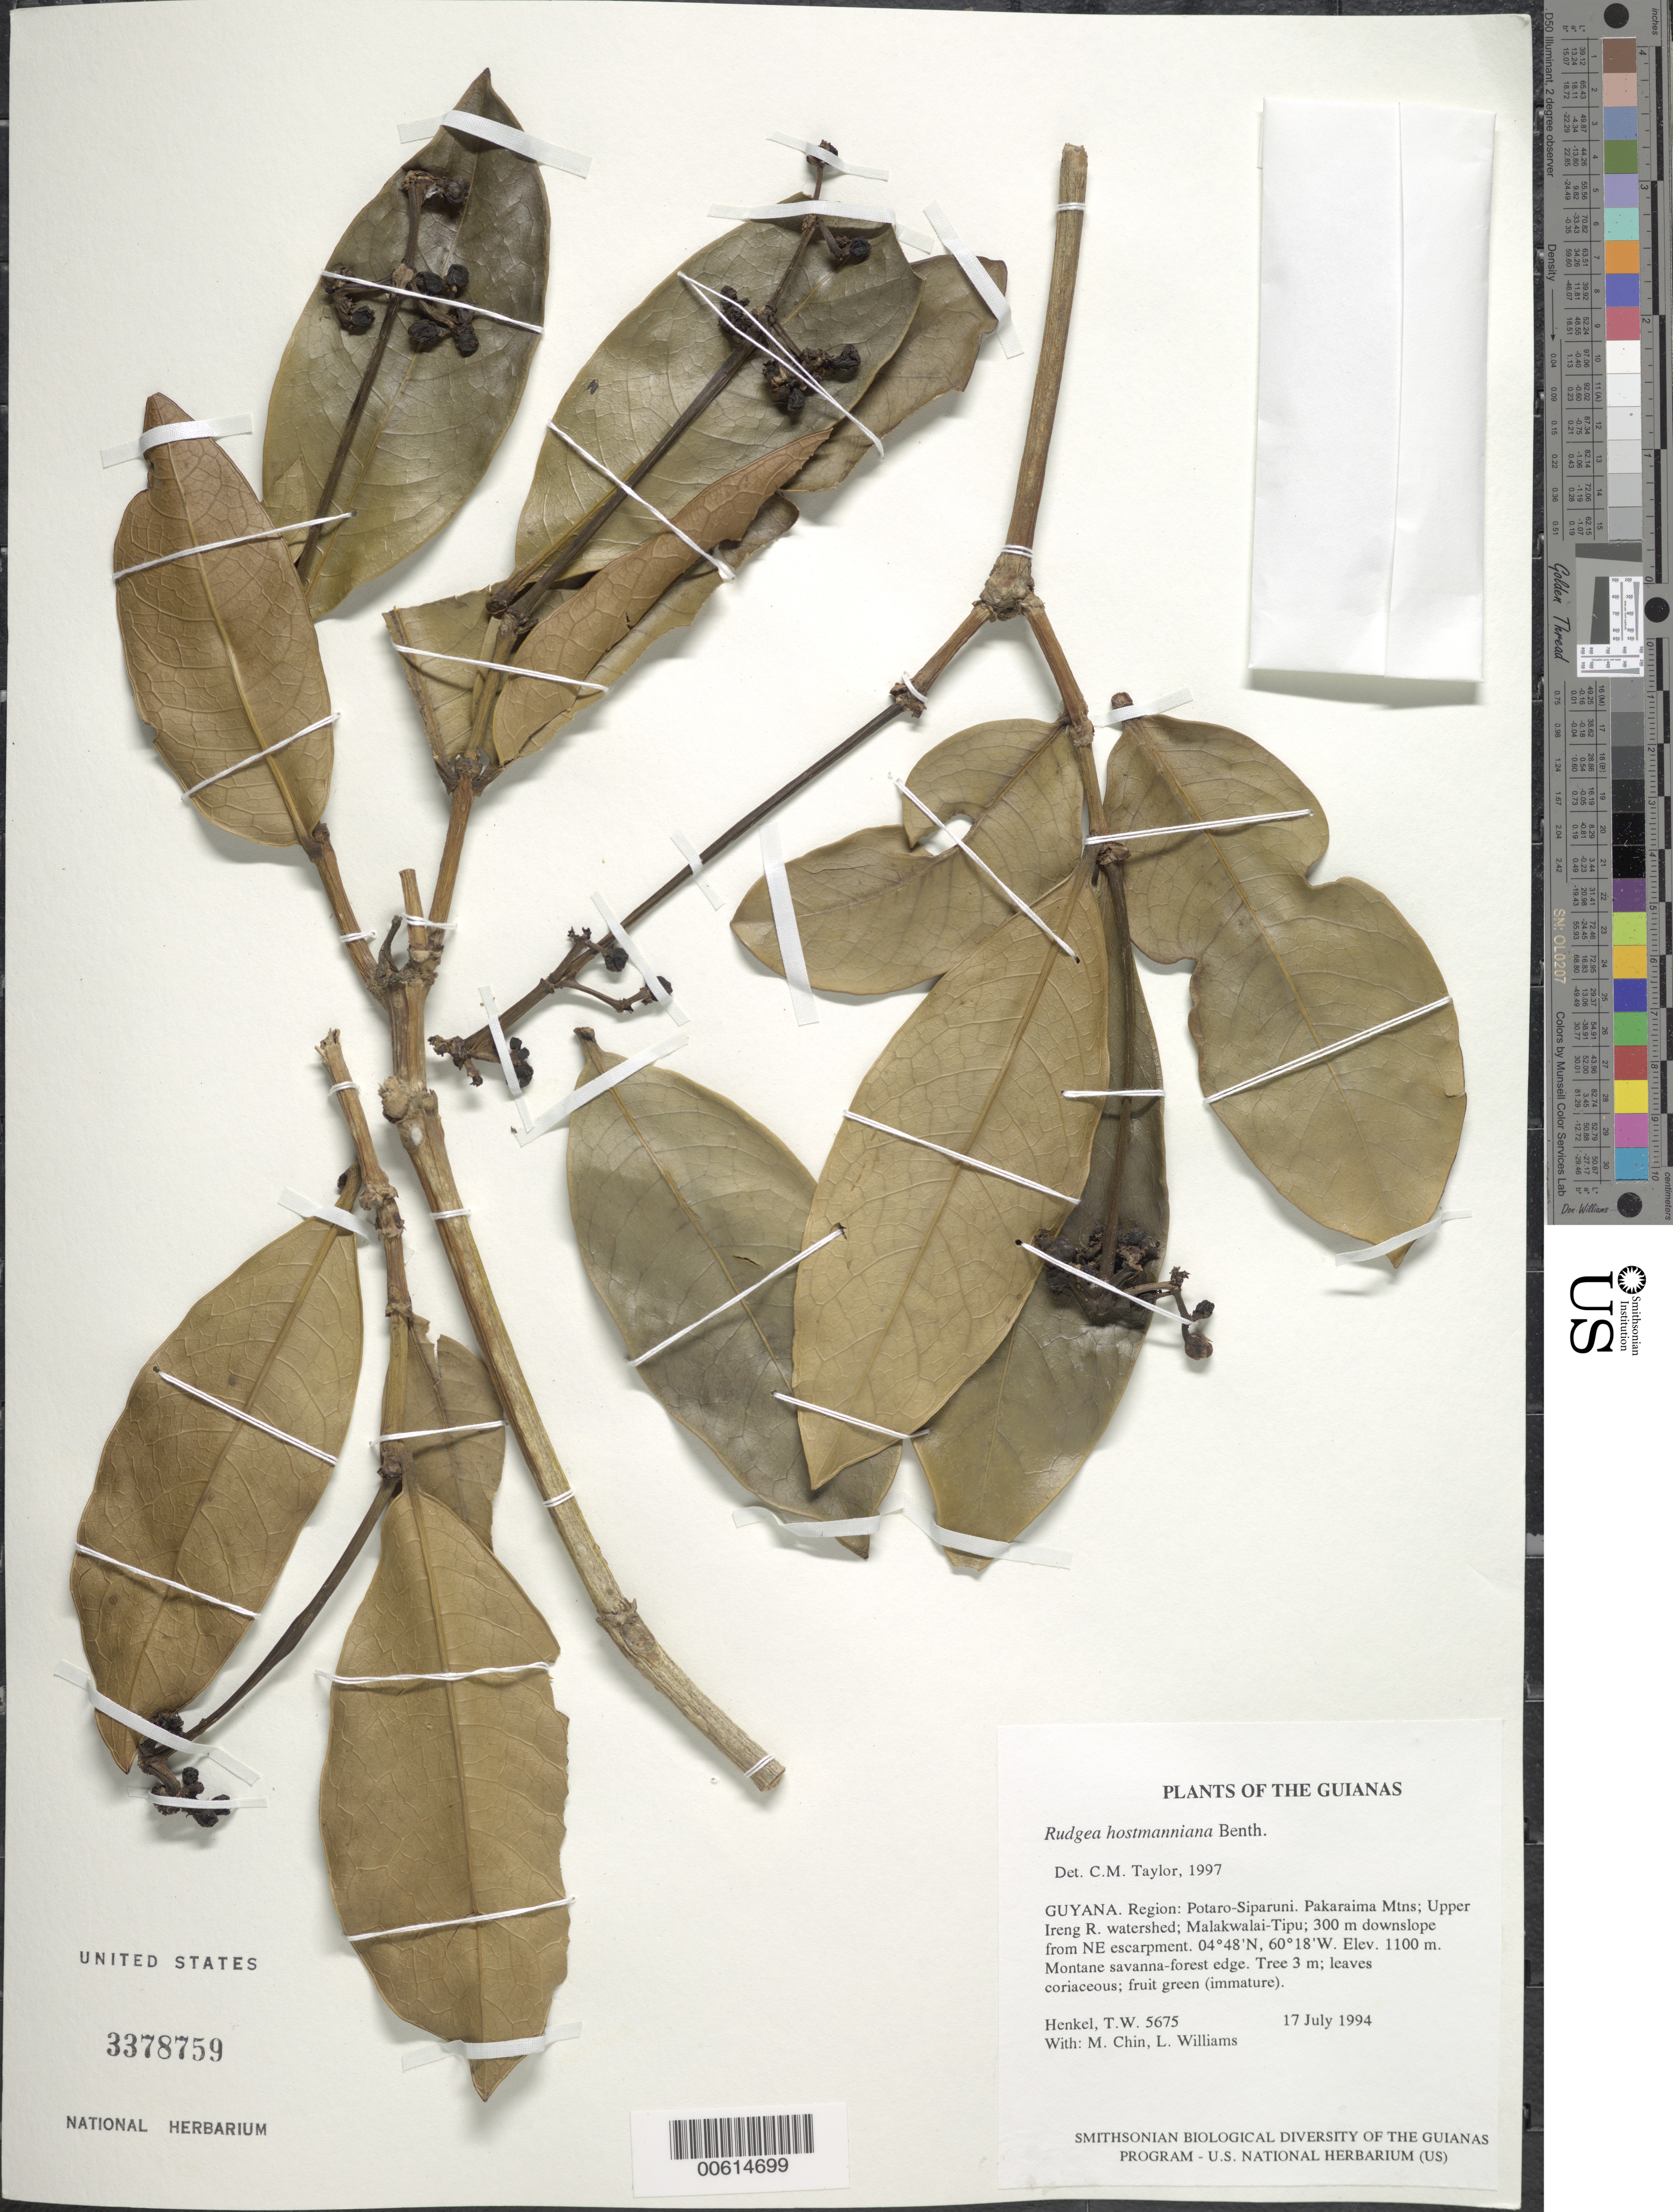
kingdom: Plantae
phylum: Tracheophyta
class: Magnoliopsida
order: Gentianales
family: Rubiaceae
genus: Rudgea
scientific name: Rudgea hostmanniana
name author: Benth.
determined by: Taylor, Charlotte M.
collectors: T. Henkel, M. Chin & L. Williams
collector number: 5675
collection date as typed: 17 July 1994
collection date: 1994-07-17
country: Guyana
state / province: Potaro-Siparuni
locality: Pakaraima Mtns; Upper Ireng R. watershed; Malakwalai-Tipu; 300 m downslope from NE escarpment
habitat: Montane savanna-forest edge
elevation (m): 1100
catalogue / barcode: US 3378759